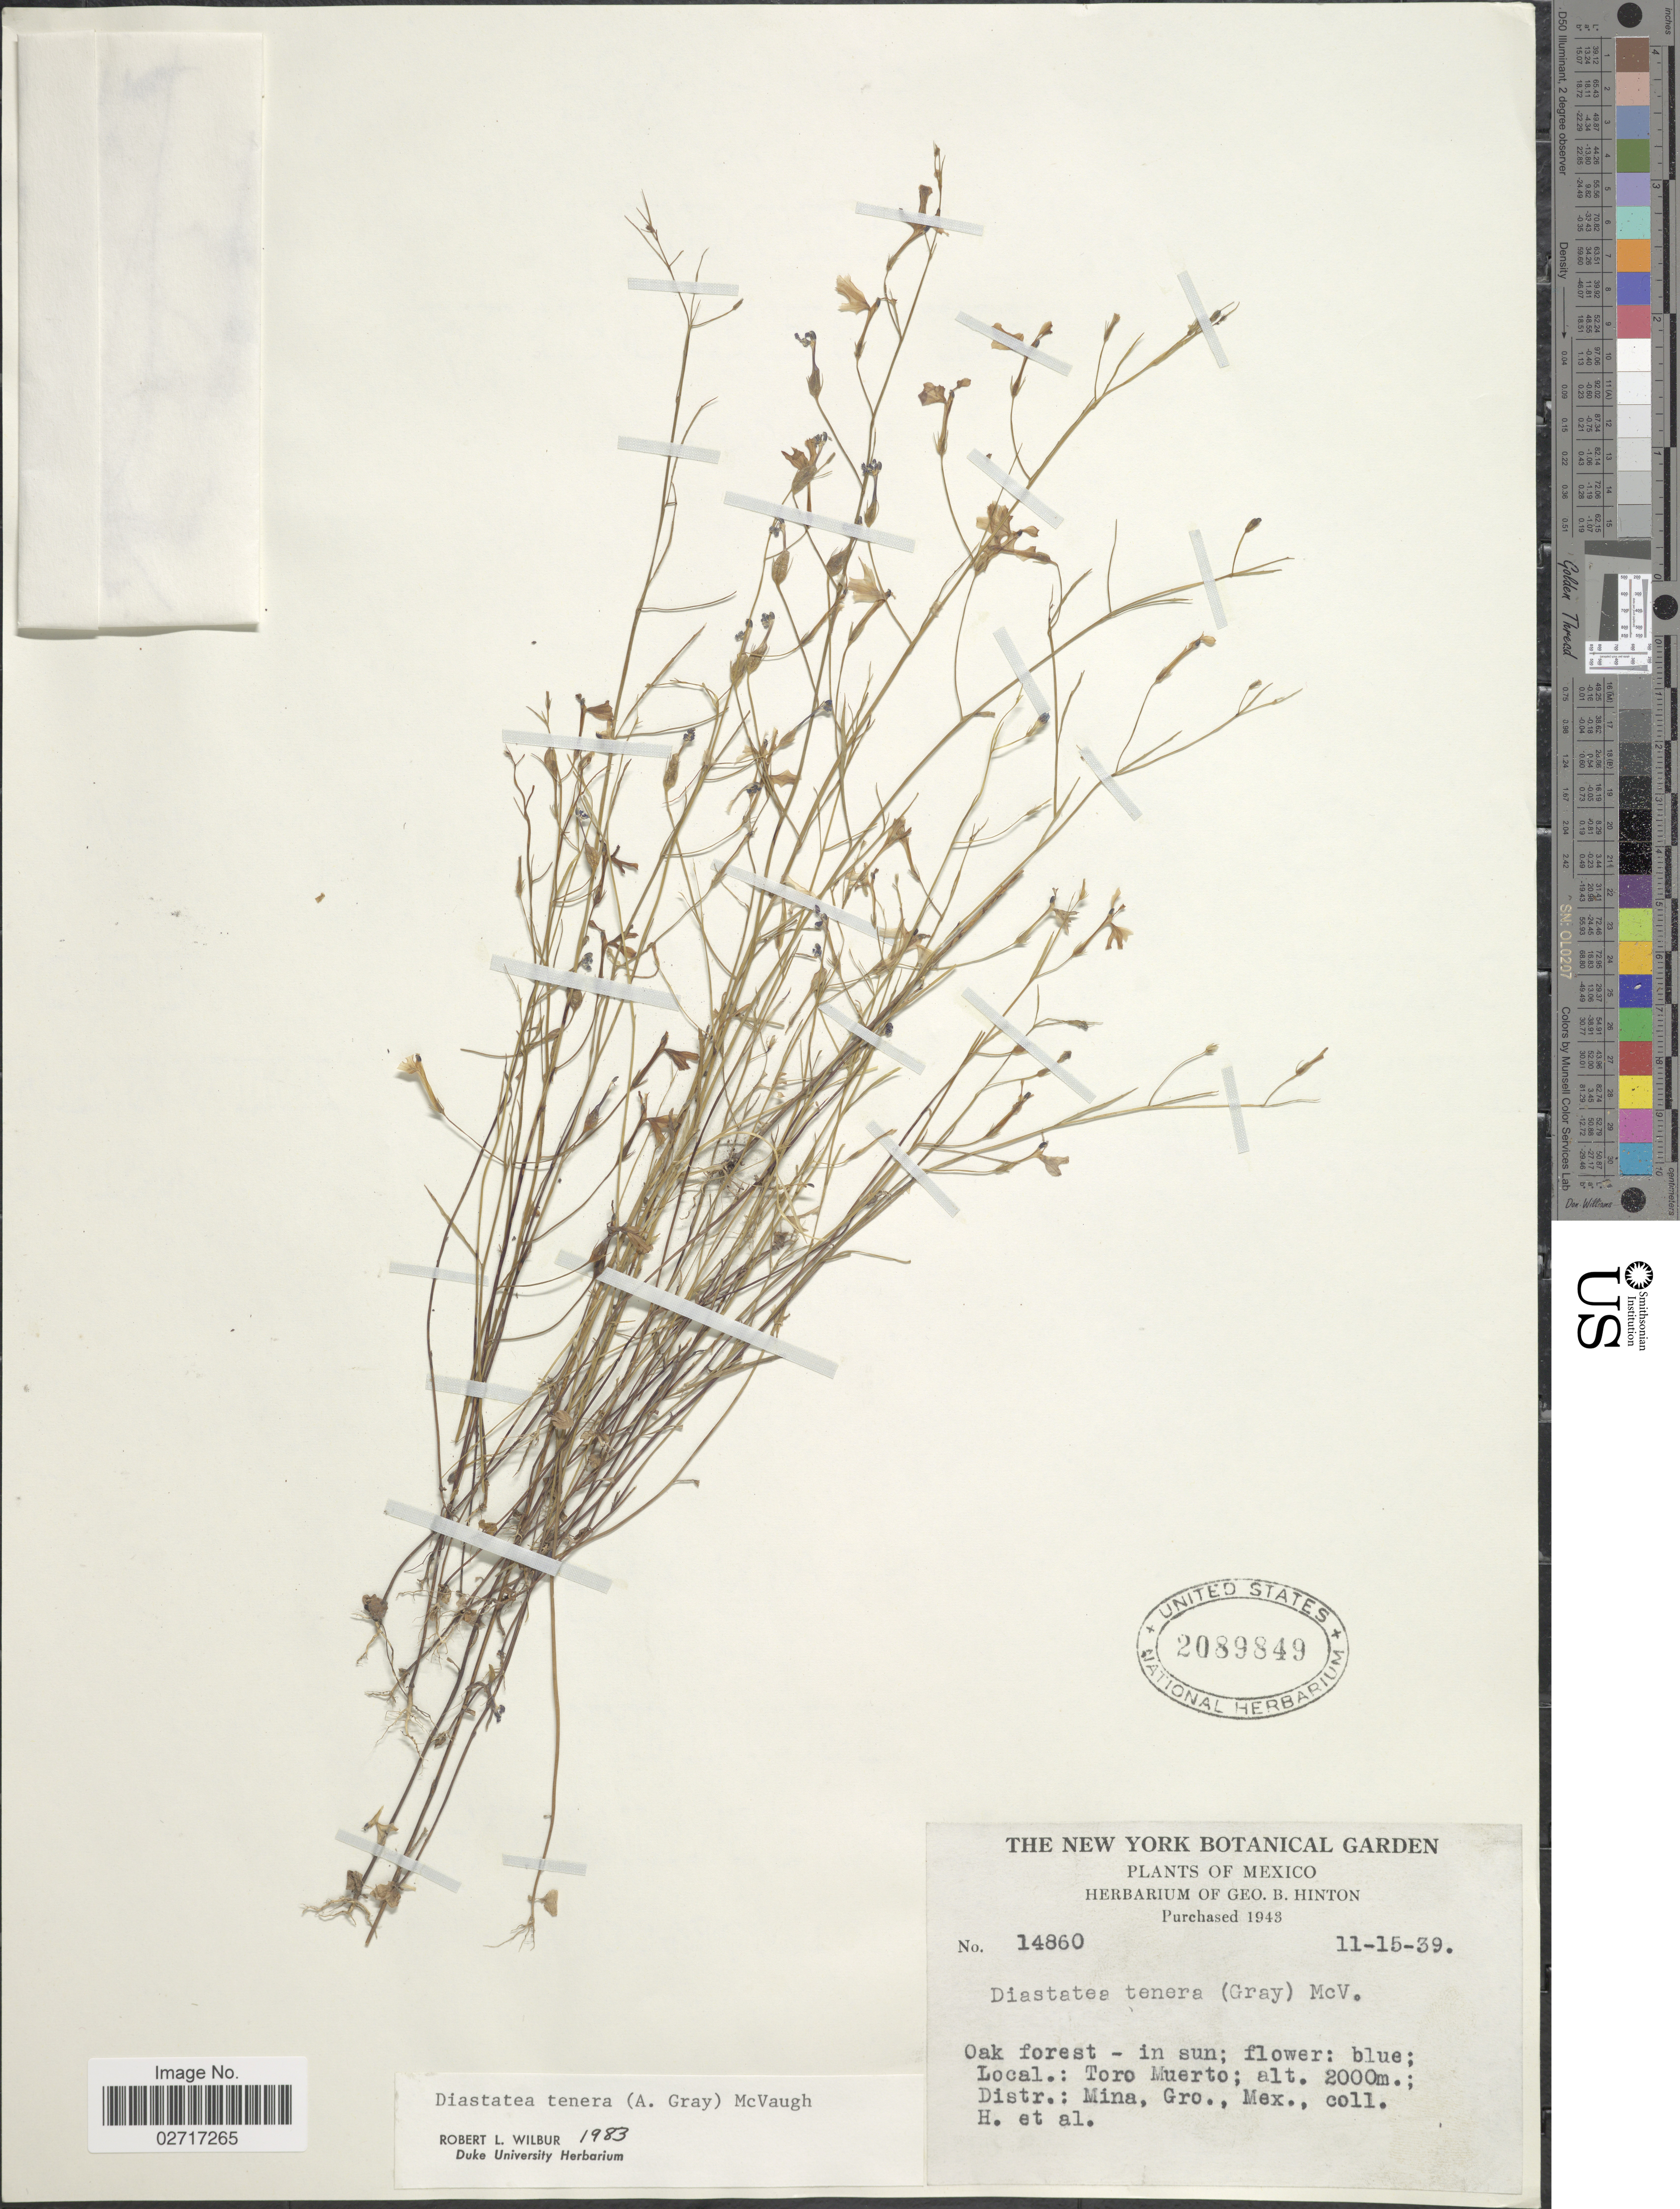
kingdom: Plantae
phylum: Tracheophyta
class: Magnoliopsida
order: Asterales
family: Campanulaceae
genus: Diastatea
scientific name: Diastatea tenera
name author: (A. Gray) McVaugh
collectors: G. B. Hinton & et al.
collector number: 14860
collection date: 1939-11-15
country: Mexico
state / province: Guerrero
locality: Toro Muerto, Distr.: Mina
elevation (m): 2000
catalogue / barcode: US 2089849